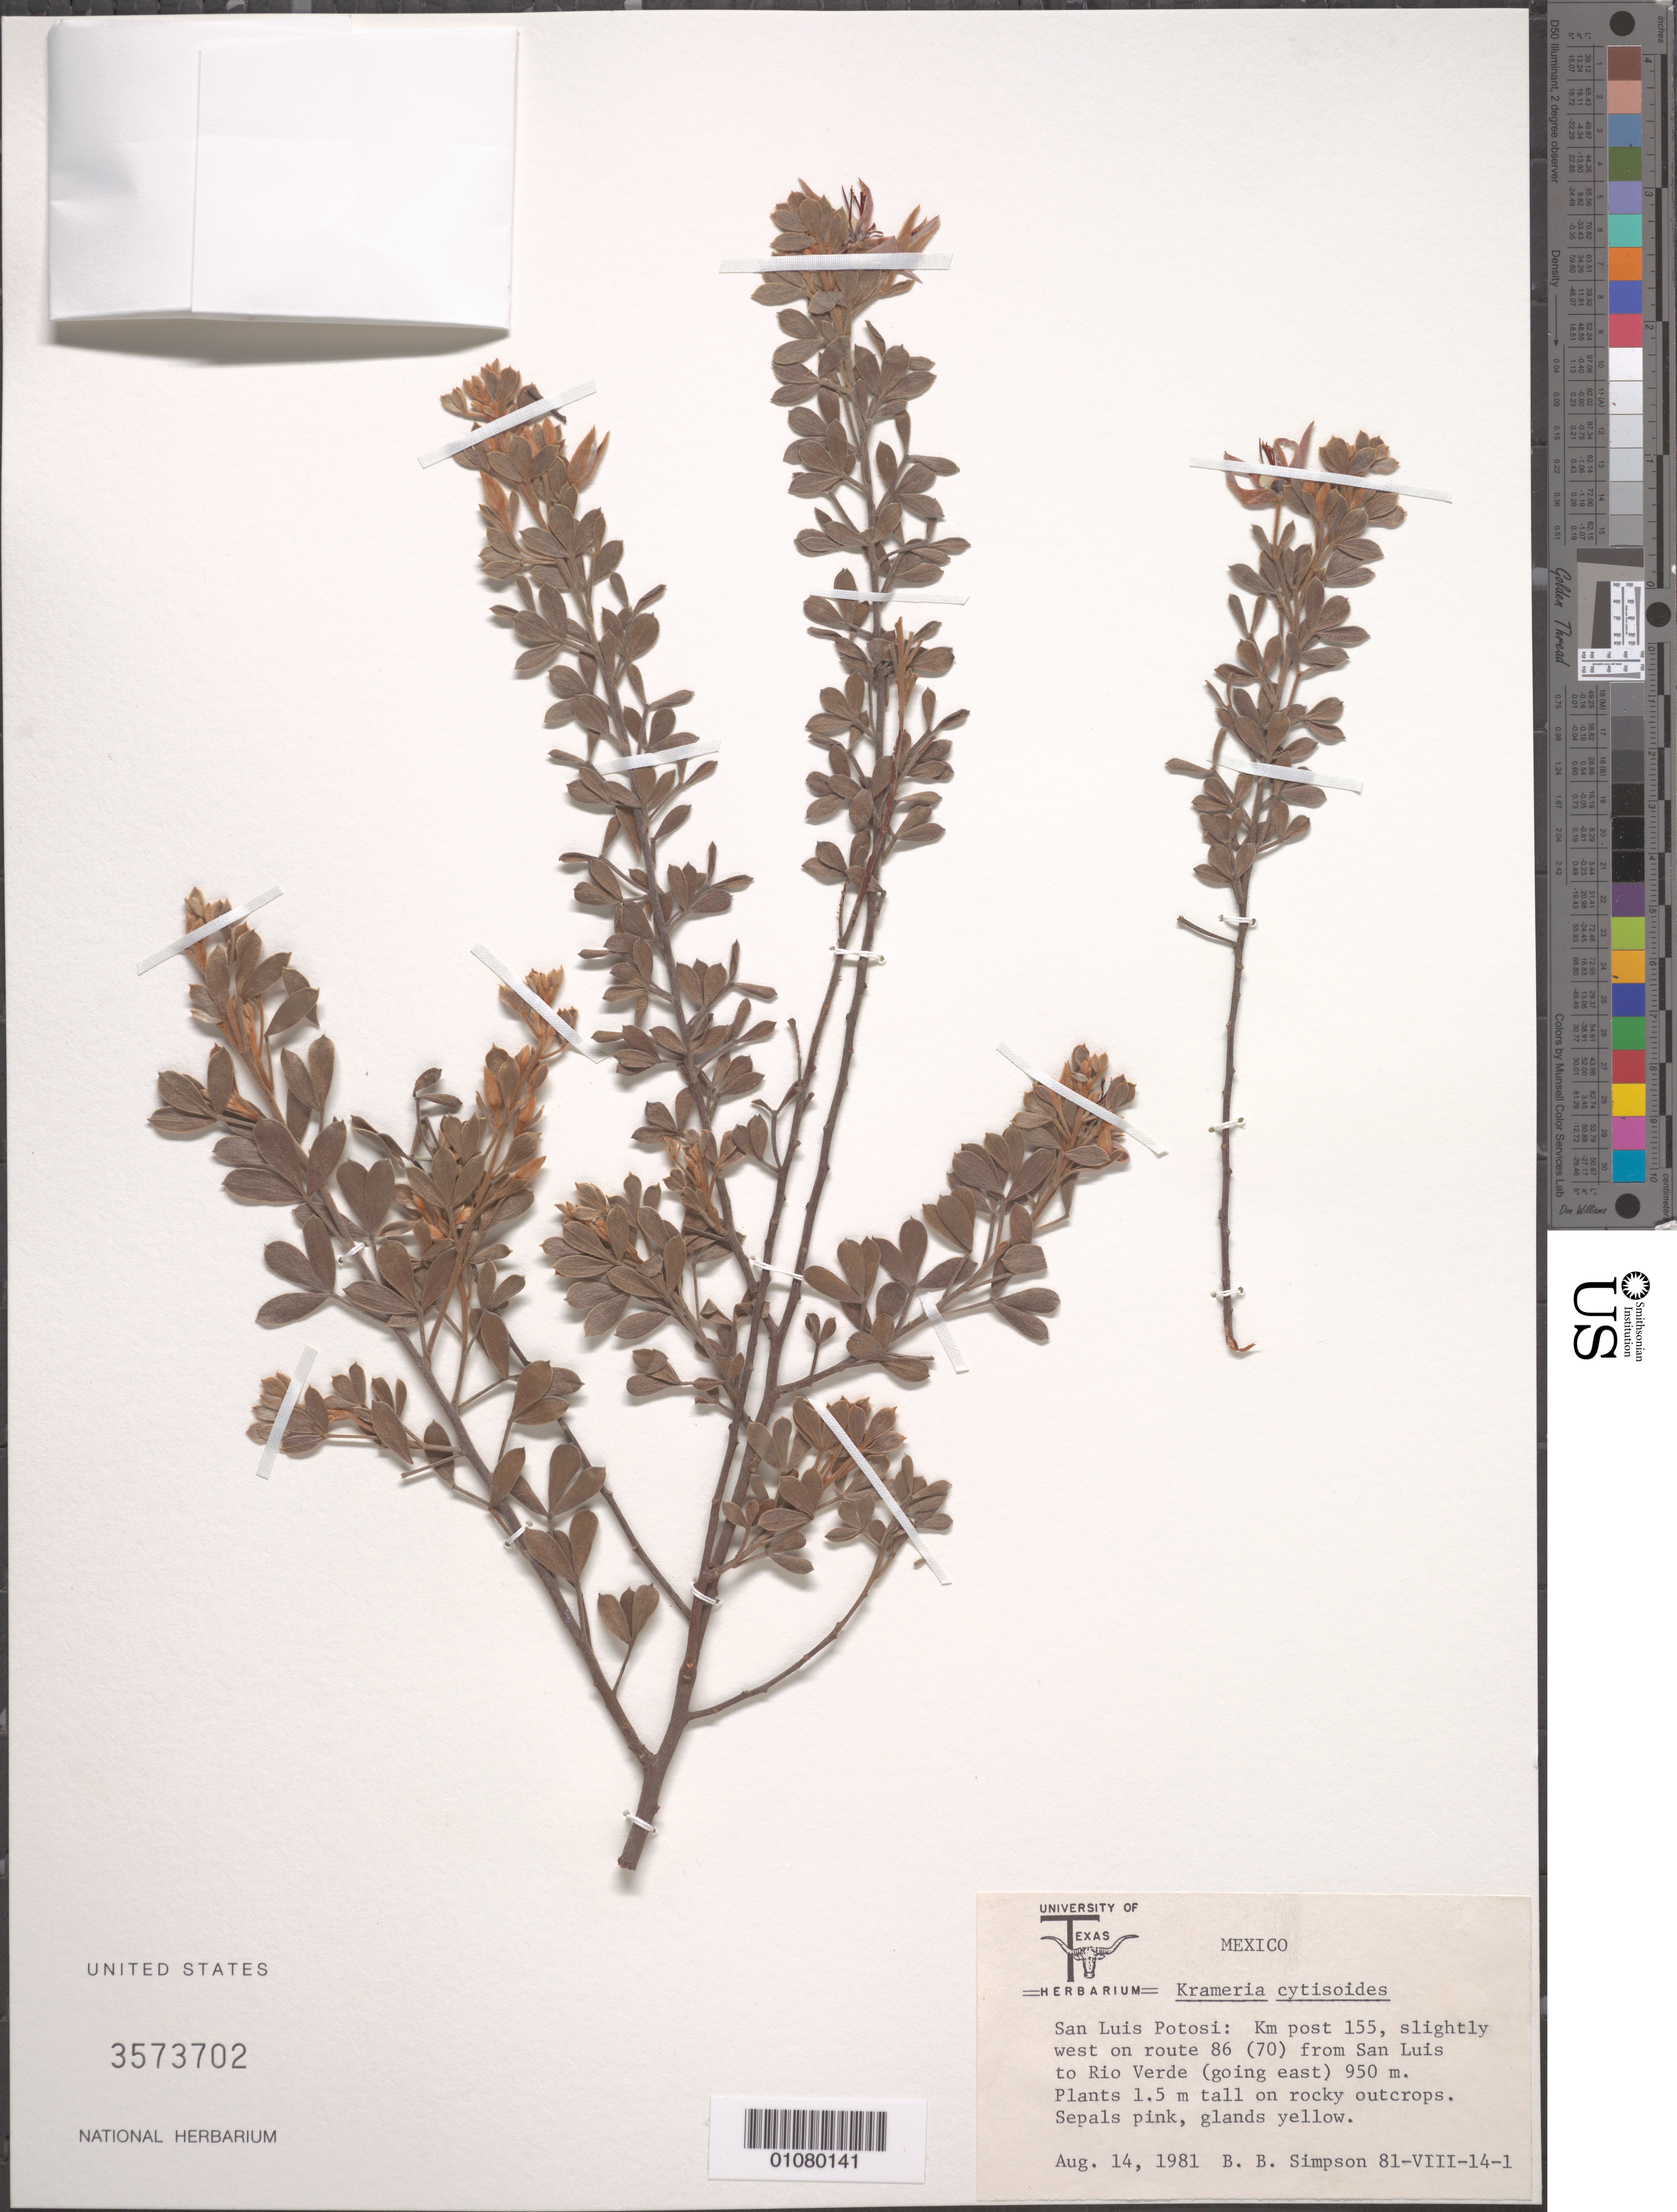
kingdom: Plantae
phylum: Tracheophyta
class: Magnoliopsida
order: Zygophyllales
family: Krameriaceae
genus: Krameria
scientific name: Krameria cytisoides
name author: Cav.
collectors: B. B. Simpson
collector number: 81-VIII-14-1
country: Mexico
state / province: San Luis Potosí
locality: Post 155, W on rt 86 (70) from San Luis to Rio Verde "E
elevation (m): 950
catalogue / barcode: US 3573702